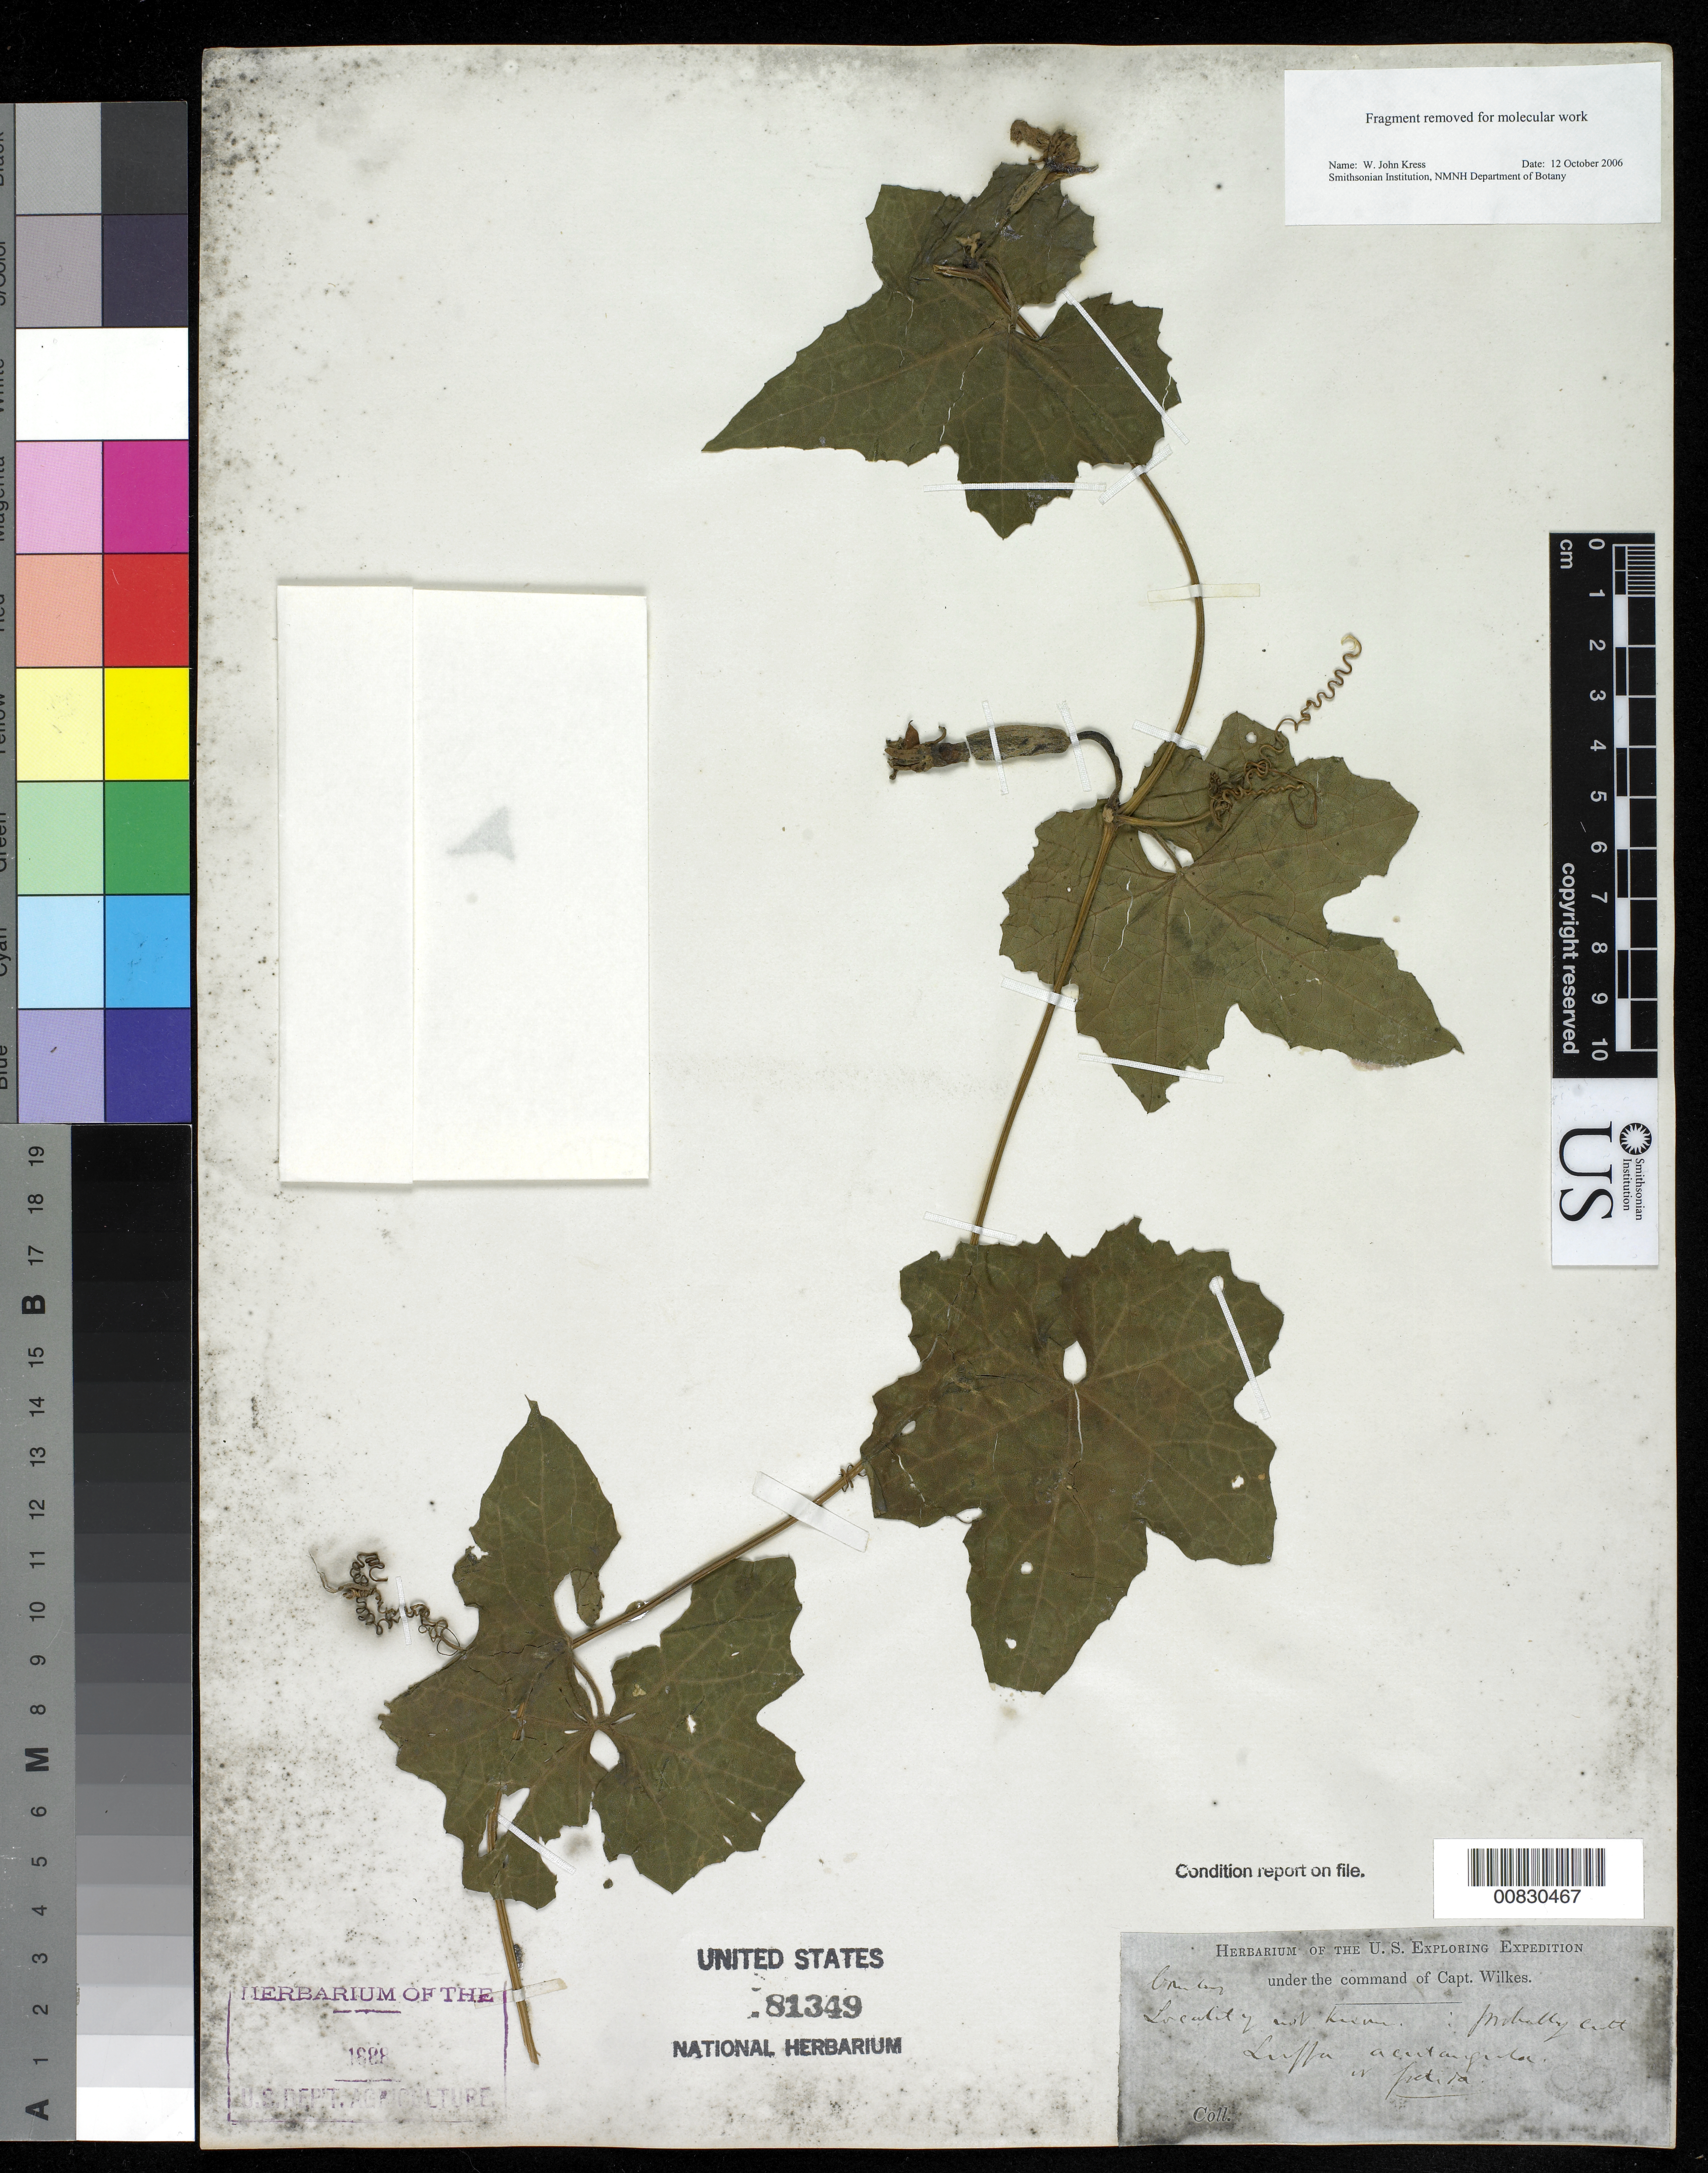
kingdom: Plantae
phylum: Tracheophyta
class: Magnoliopsida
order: Cucurbitales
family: Cucurbitaceae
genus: Luffa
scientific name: Luffa acutangula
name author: (L.) Roxb.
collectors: Wilkes Explor. Exped.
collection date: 1838/1842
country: United States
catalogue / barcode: US 81349